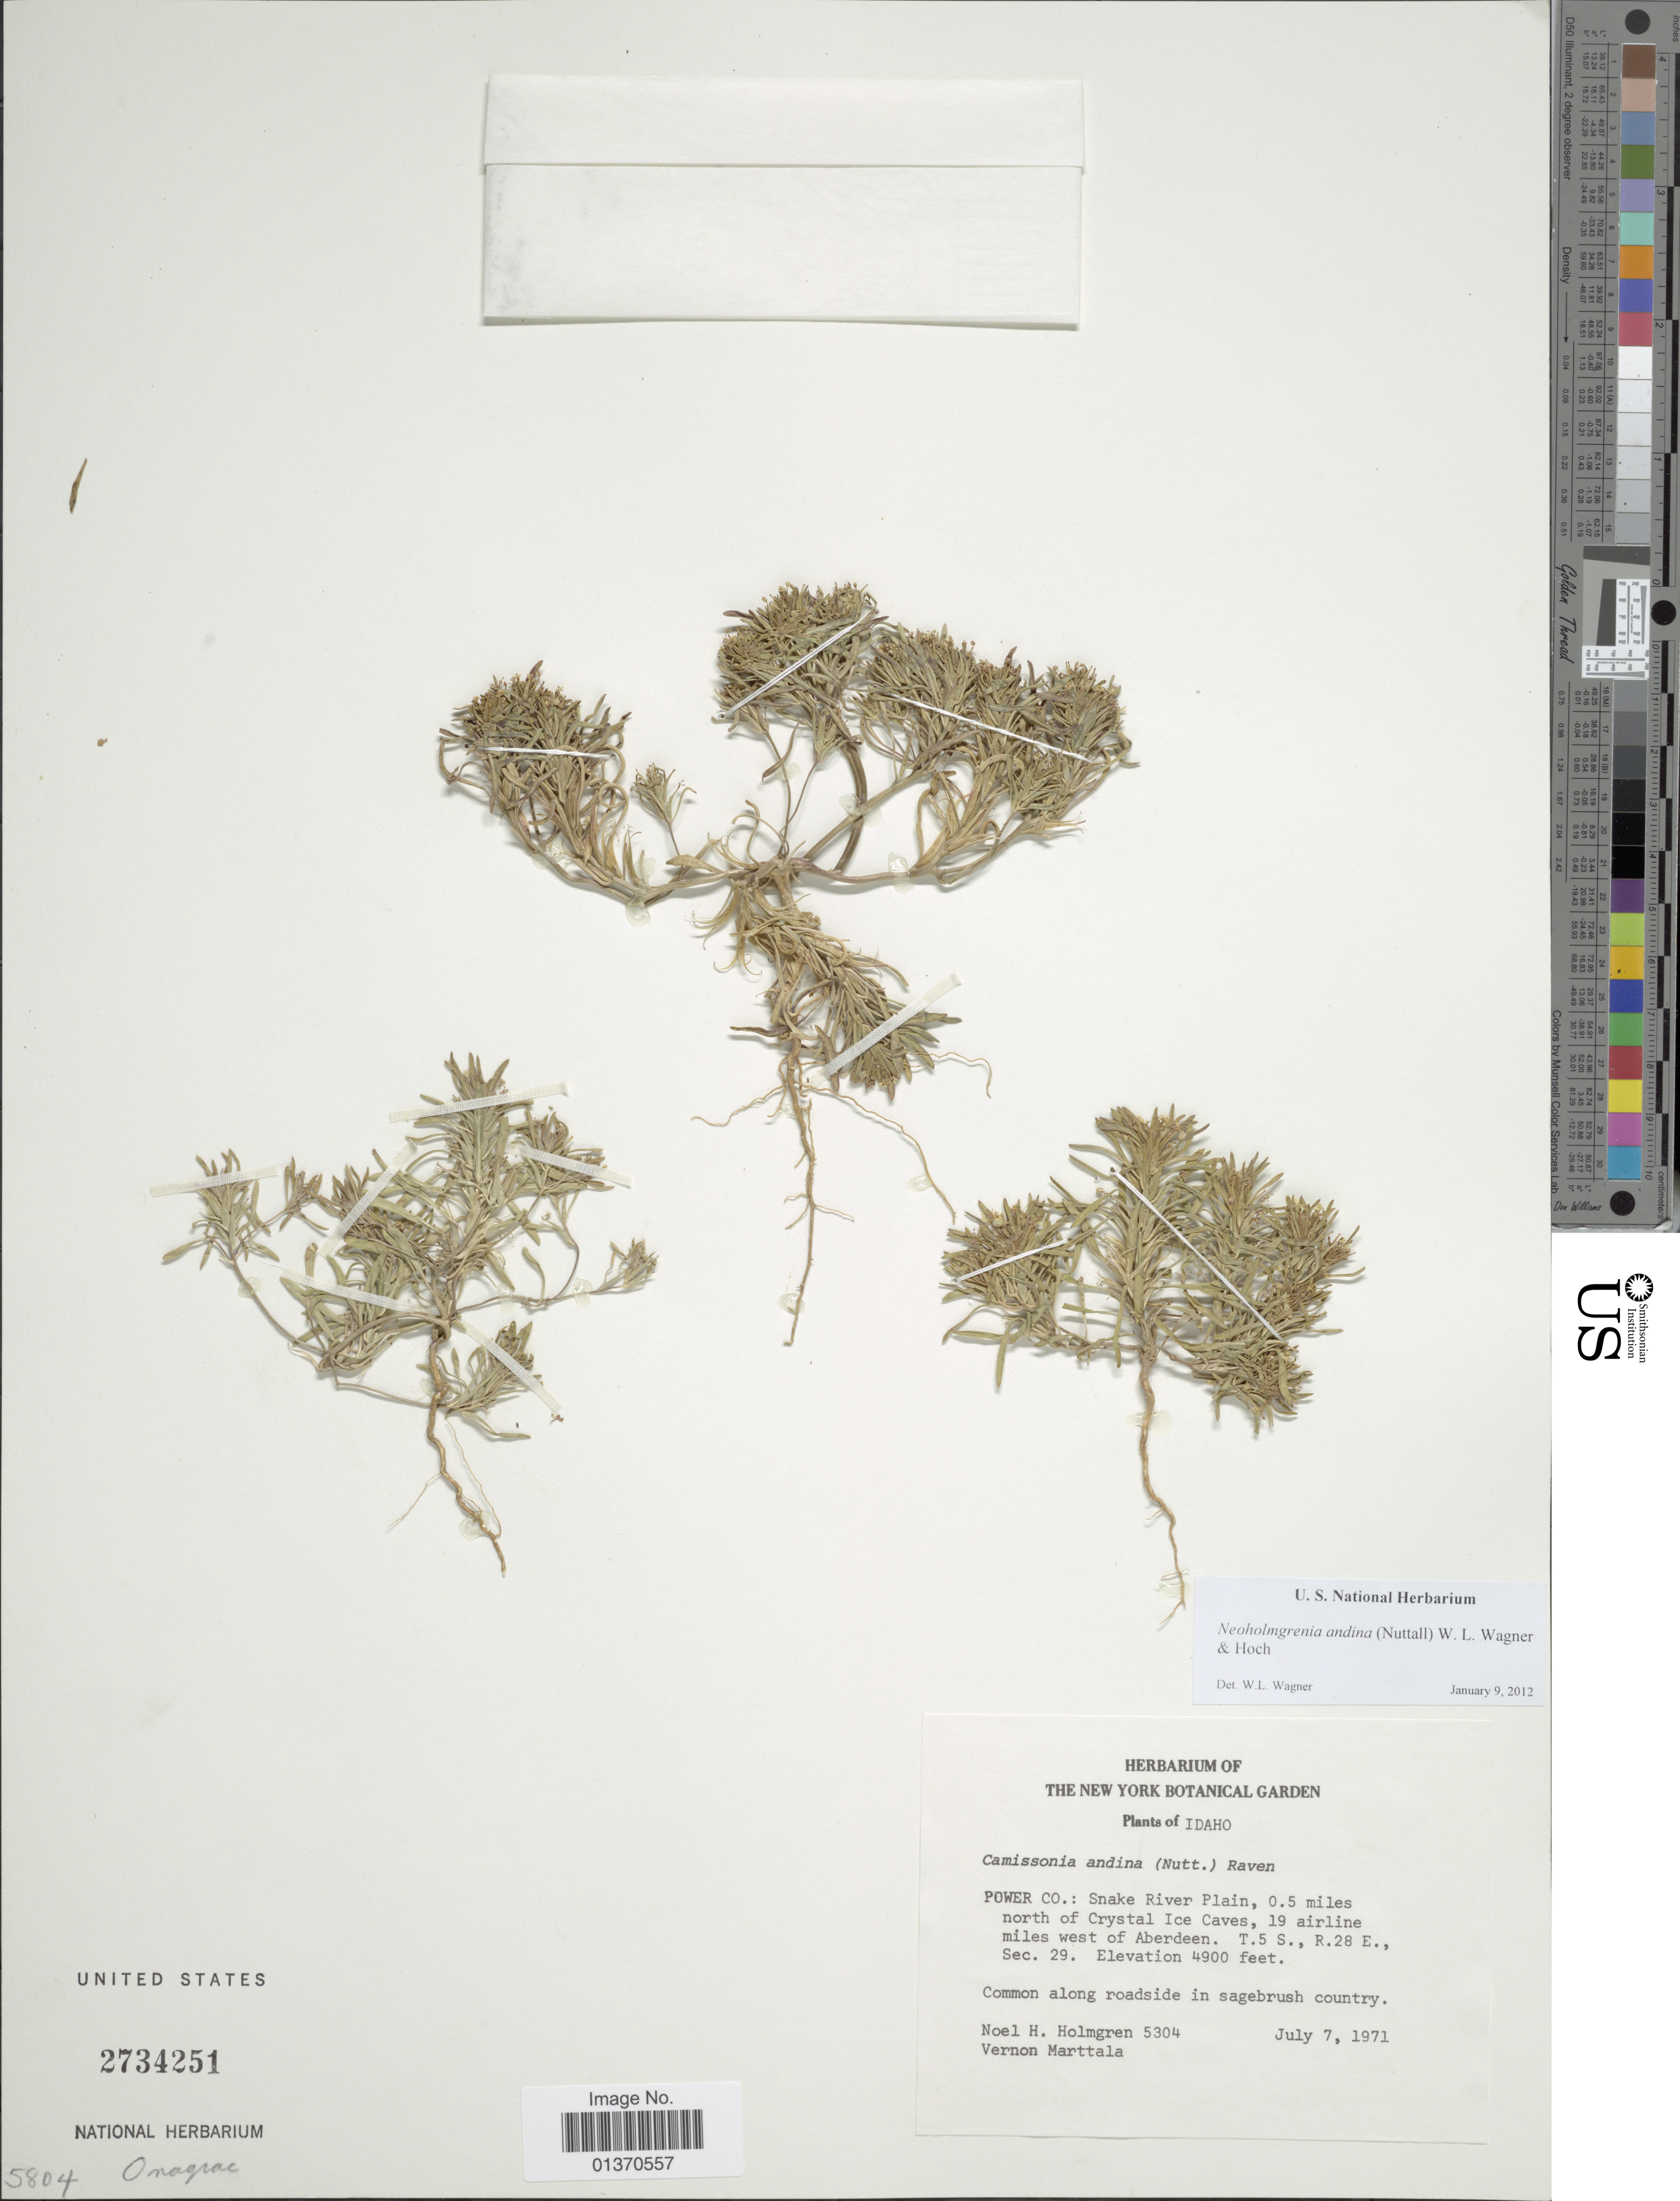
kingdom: Plantae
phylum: Tracheophyta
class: Magnoliopsida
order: Myrtales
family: Onagraceae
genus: Neoholmgrenia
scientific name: Neoholmgrenia andina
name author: (Nutt.) W.L. Wagner & Hoch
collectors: N. H. Holmgren & V. Marttala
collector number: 5304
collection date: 1971-07-07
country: United States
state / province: Idaho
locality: Power Co.: Snake River Plain, 0.5 miles north of Crystal Ice Caves, 19 airline miles west of Aberdeen. T.5 S., R. 28 E., Sec. 29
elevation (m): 1494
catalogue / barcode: US 2734251